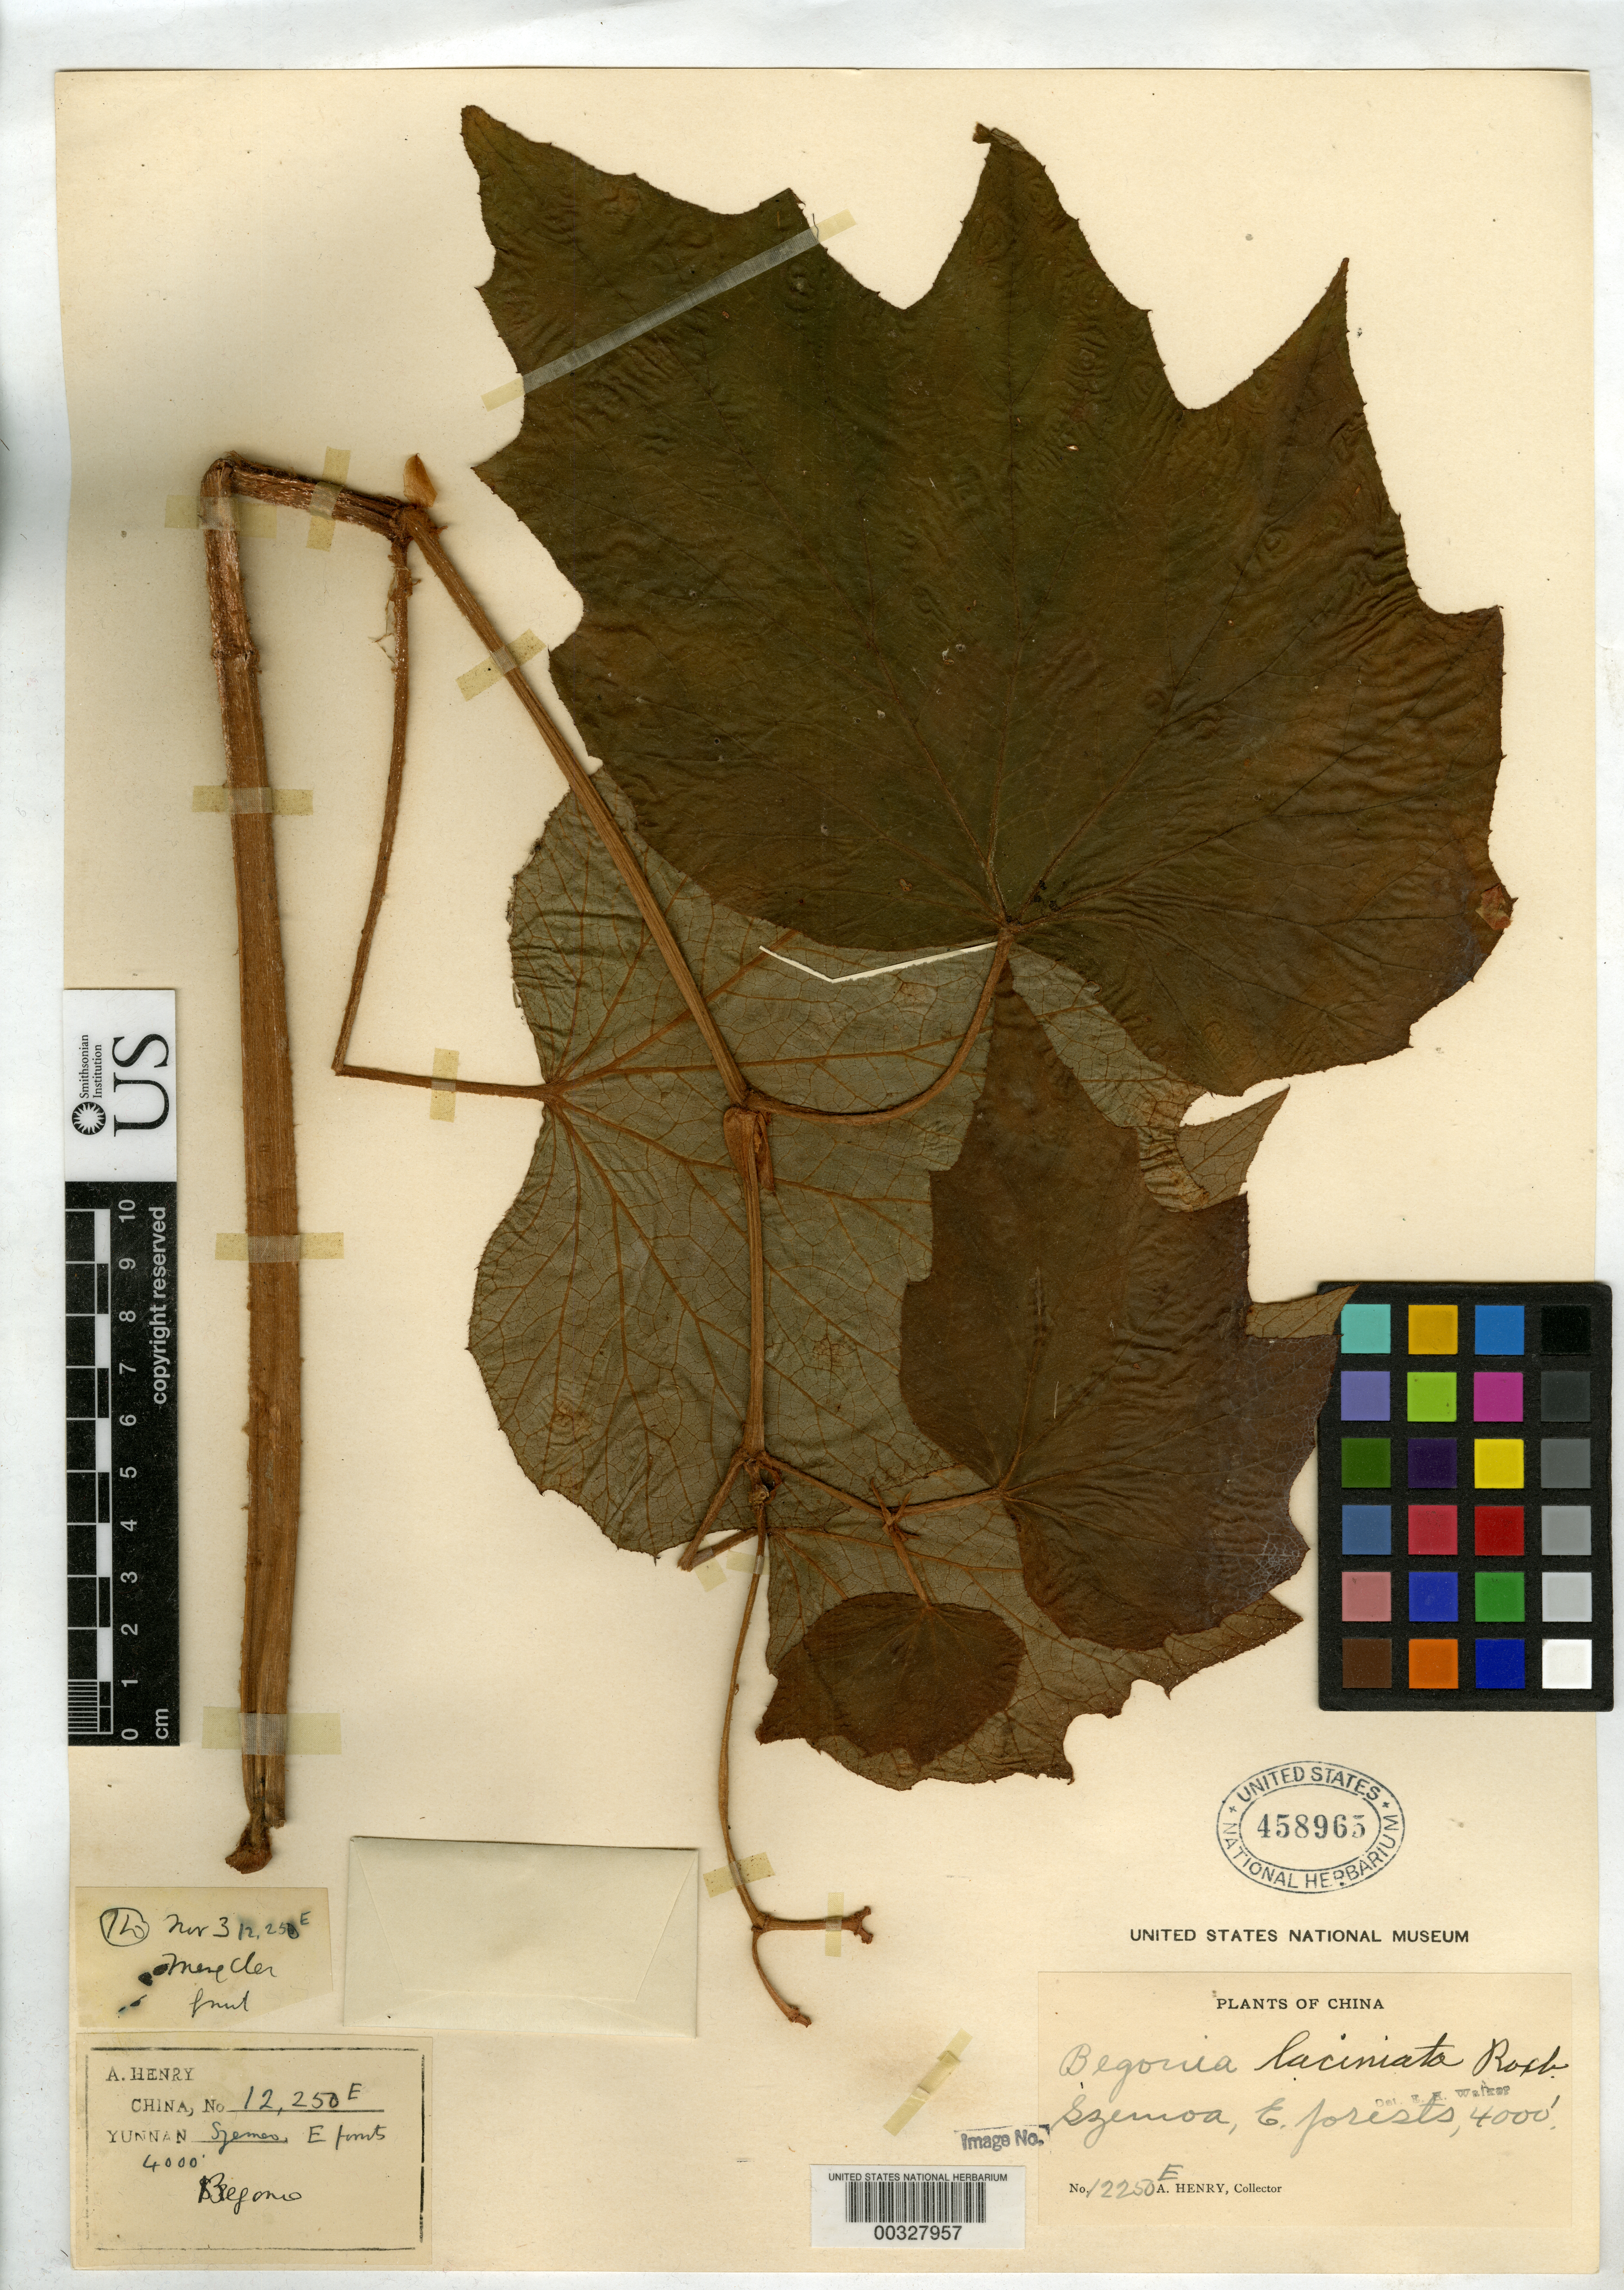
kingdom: Plantae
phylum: Tracheophyta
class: Magnoliopsida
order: Cucurbitales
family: Begoniaceae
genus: Begonia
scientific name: Begonia laciniata subsp. principalis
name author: Irmsch.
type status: Isosyntype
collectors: A. Henry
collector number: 12250 E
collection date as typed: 03 Nov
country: China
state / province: Yunnan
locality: Szemoa, E forests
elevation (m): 1219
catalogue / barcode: US 458965